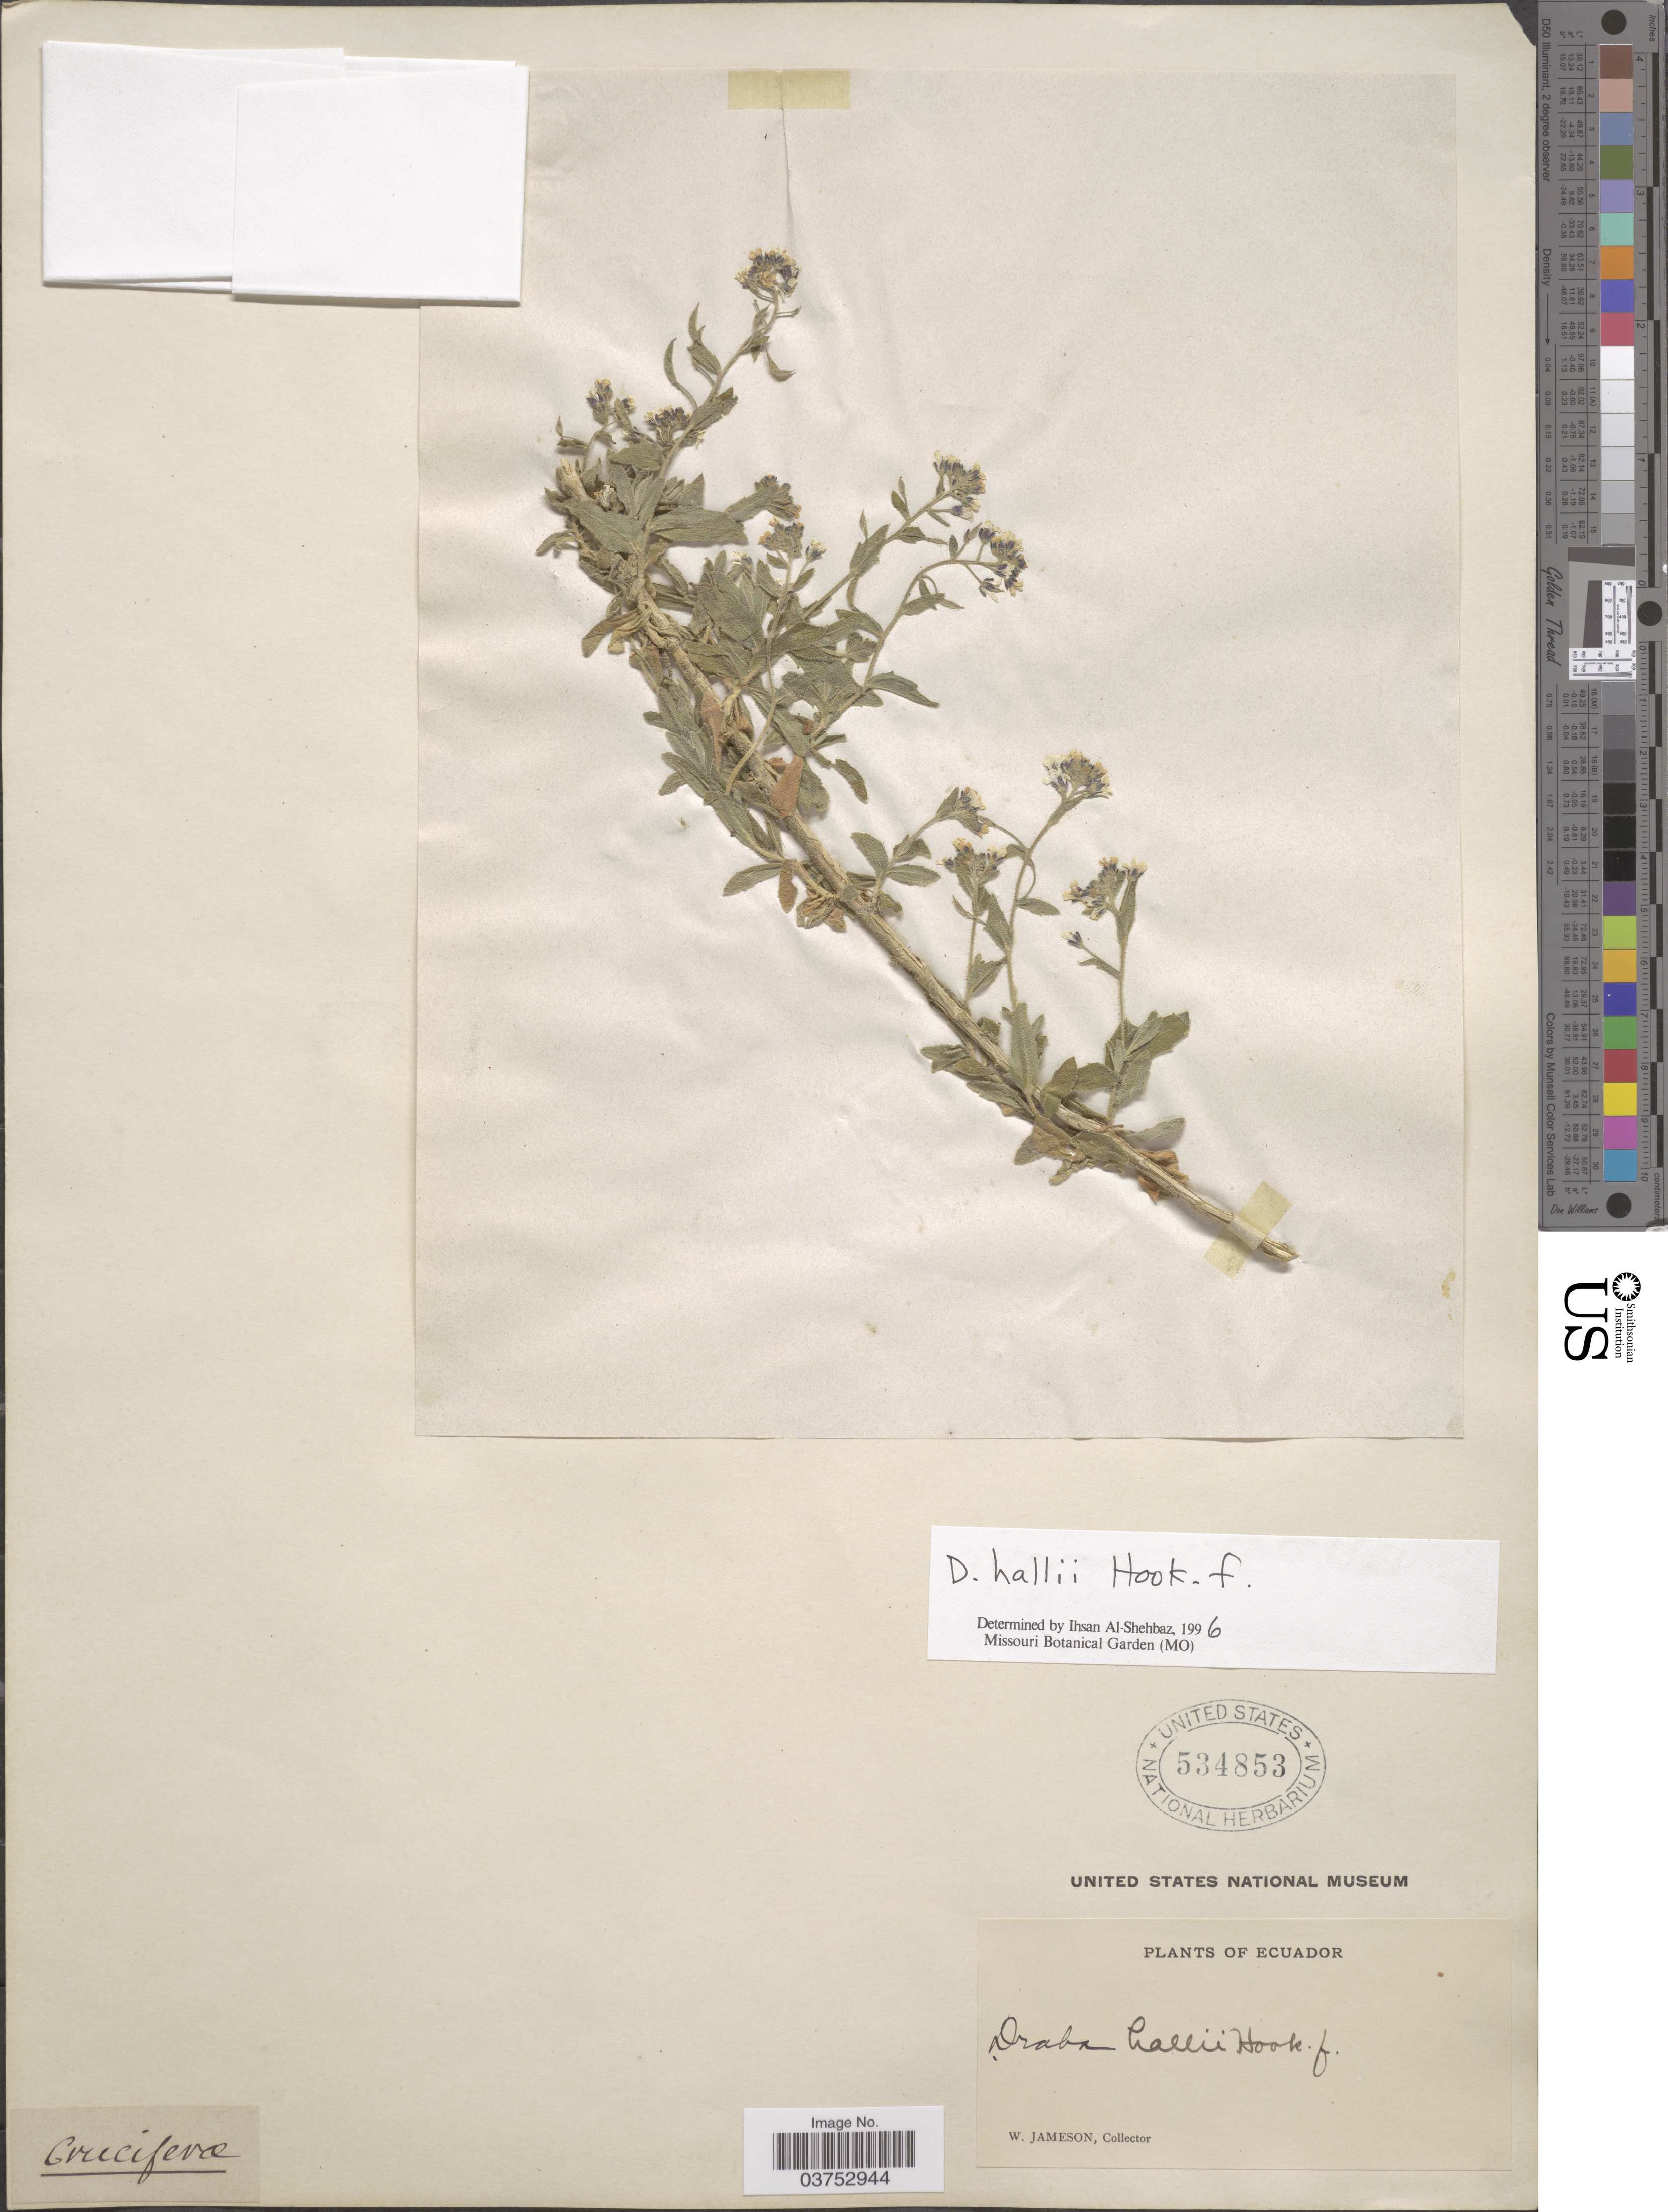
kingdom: Plantae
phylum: Tracheophyta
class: Magnoliopsida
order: Brassicales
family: Brassicaceae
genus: Draba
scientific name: Draba hallii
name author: (A. Gray) Hook. f.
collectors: W. Jameson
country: Ecuador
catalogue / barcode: US 534853